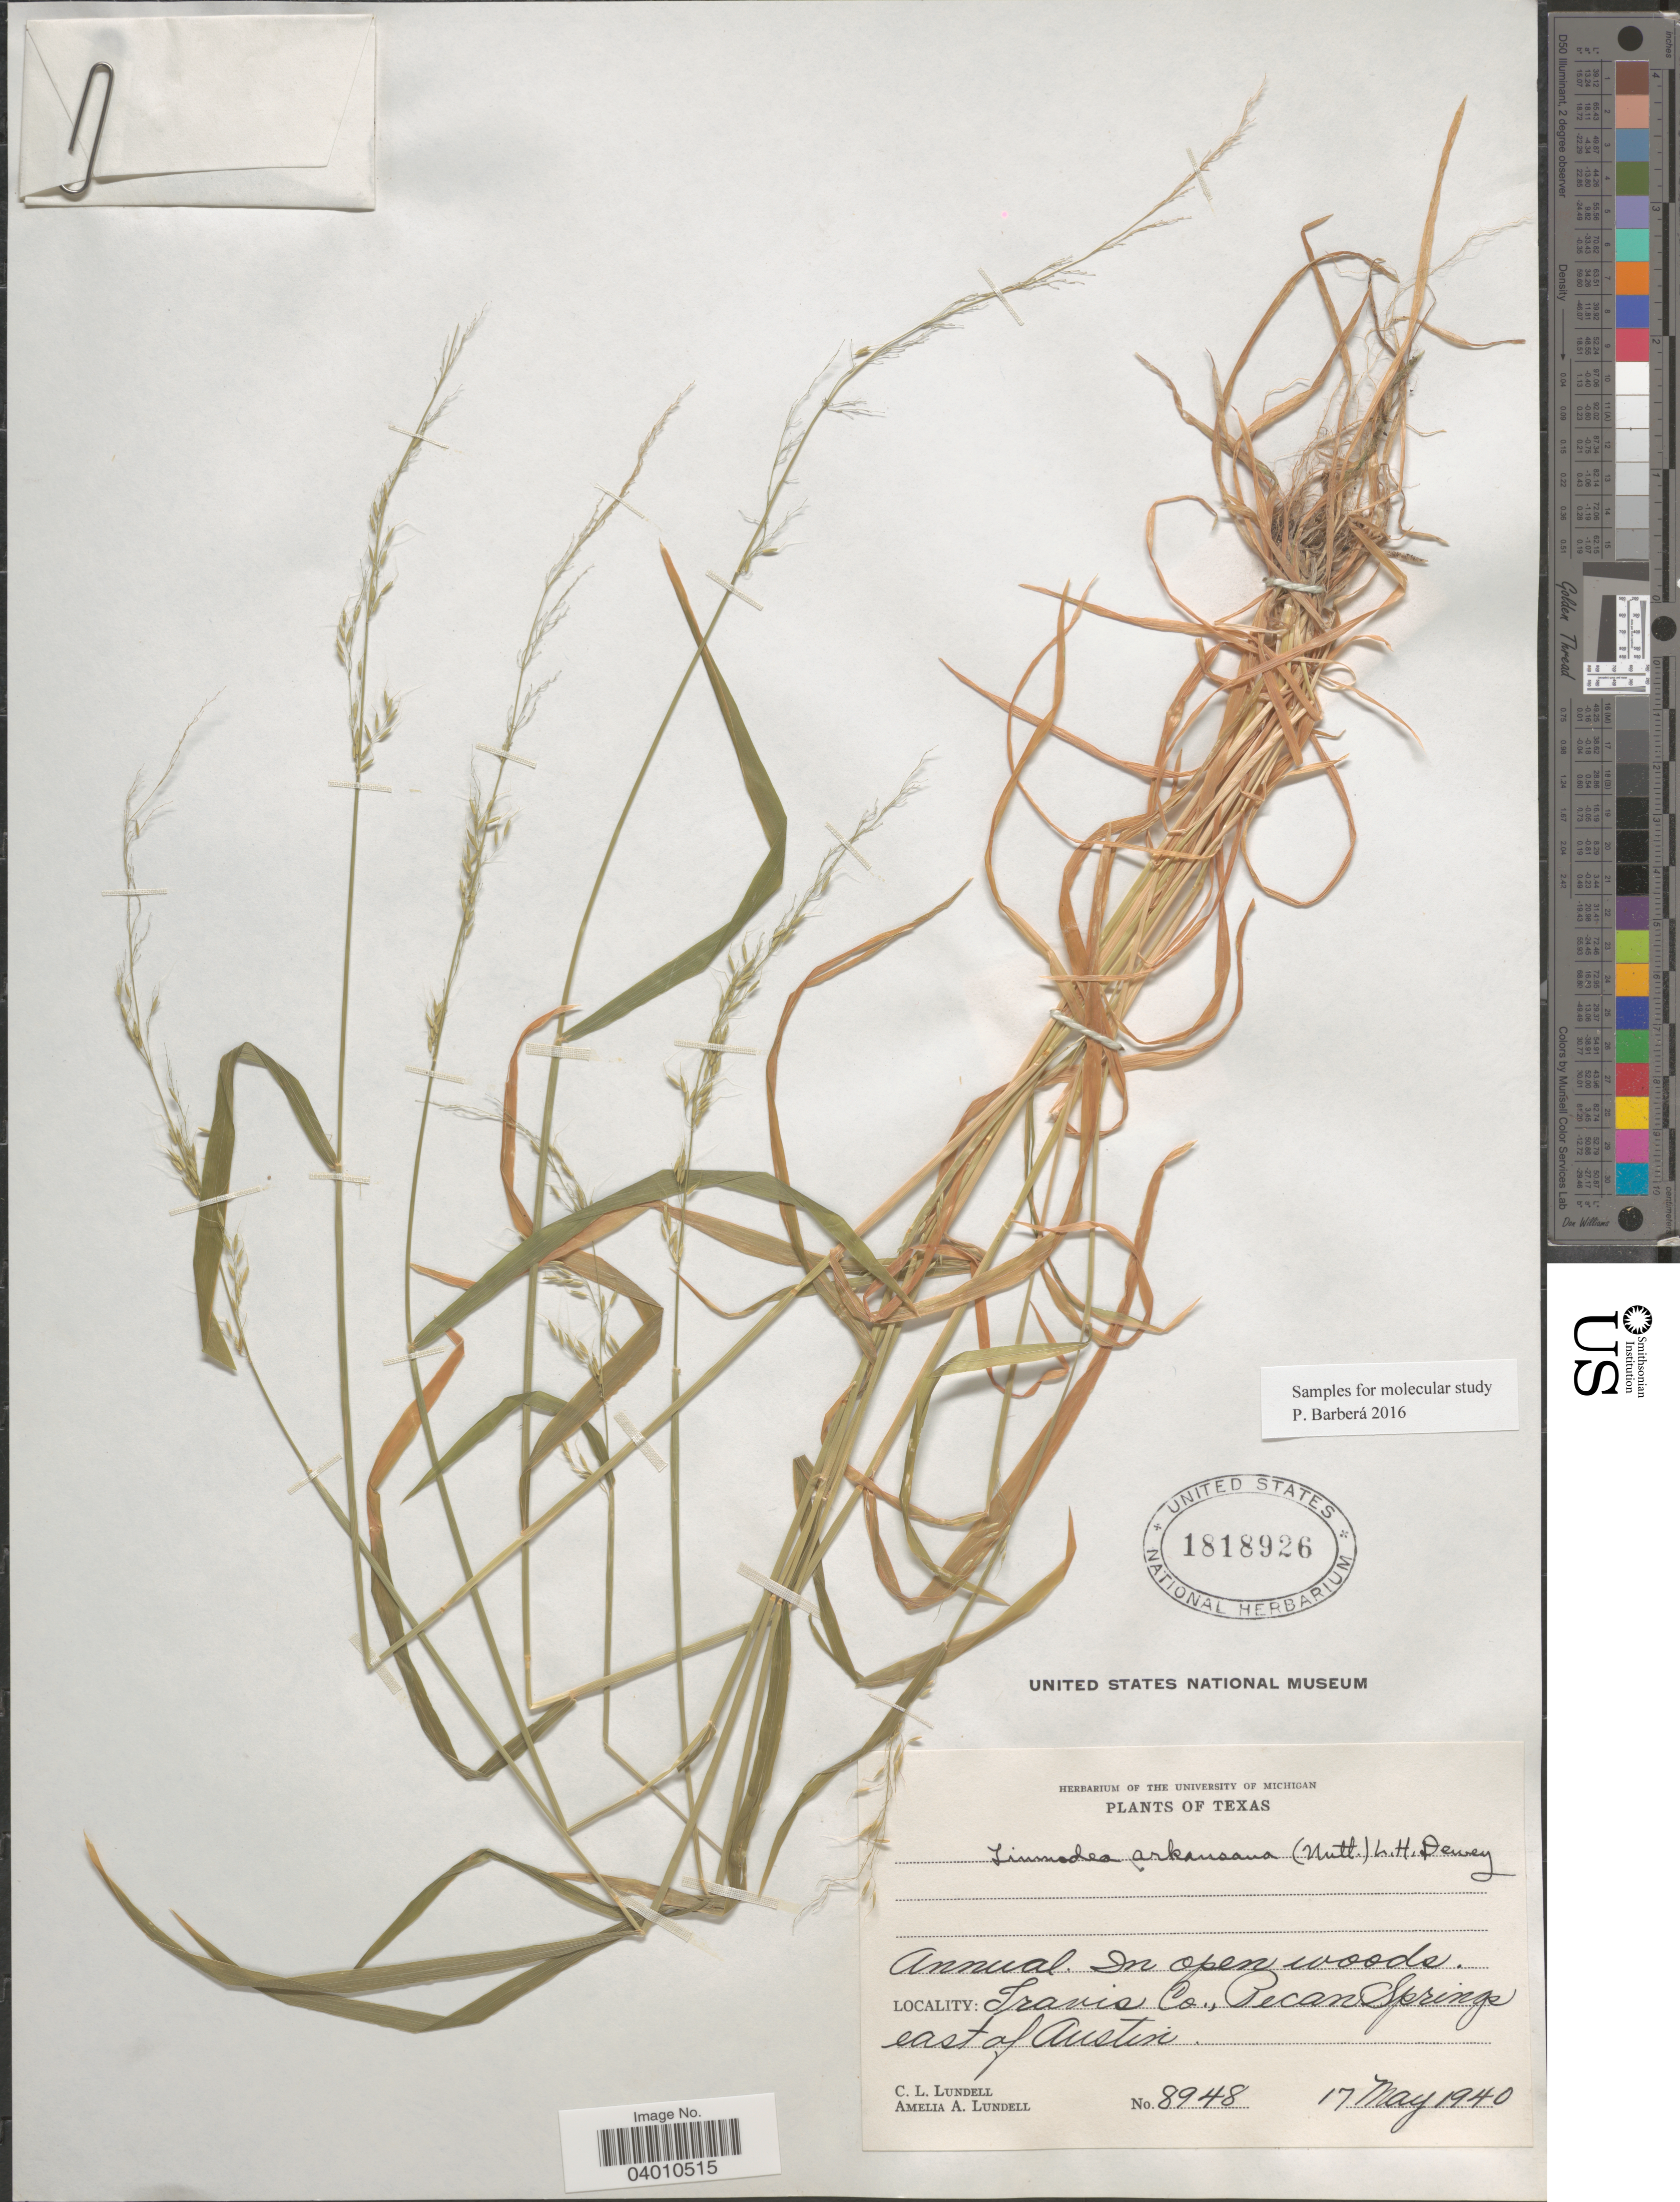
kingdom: Plantae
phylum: Tracheophyta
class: Liliopsida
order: Poales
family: Poaceae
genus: Limnodea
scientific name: Limnodea arkansana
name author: (Nutt.) L.H. Dewey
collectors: C. L. Lundell & A. A. Lundell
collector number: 8948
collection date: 1940-05-17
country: United States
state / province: Texas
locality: Travis Co., Pecan Springs east of Austin.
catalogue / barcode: US 1818926